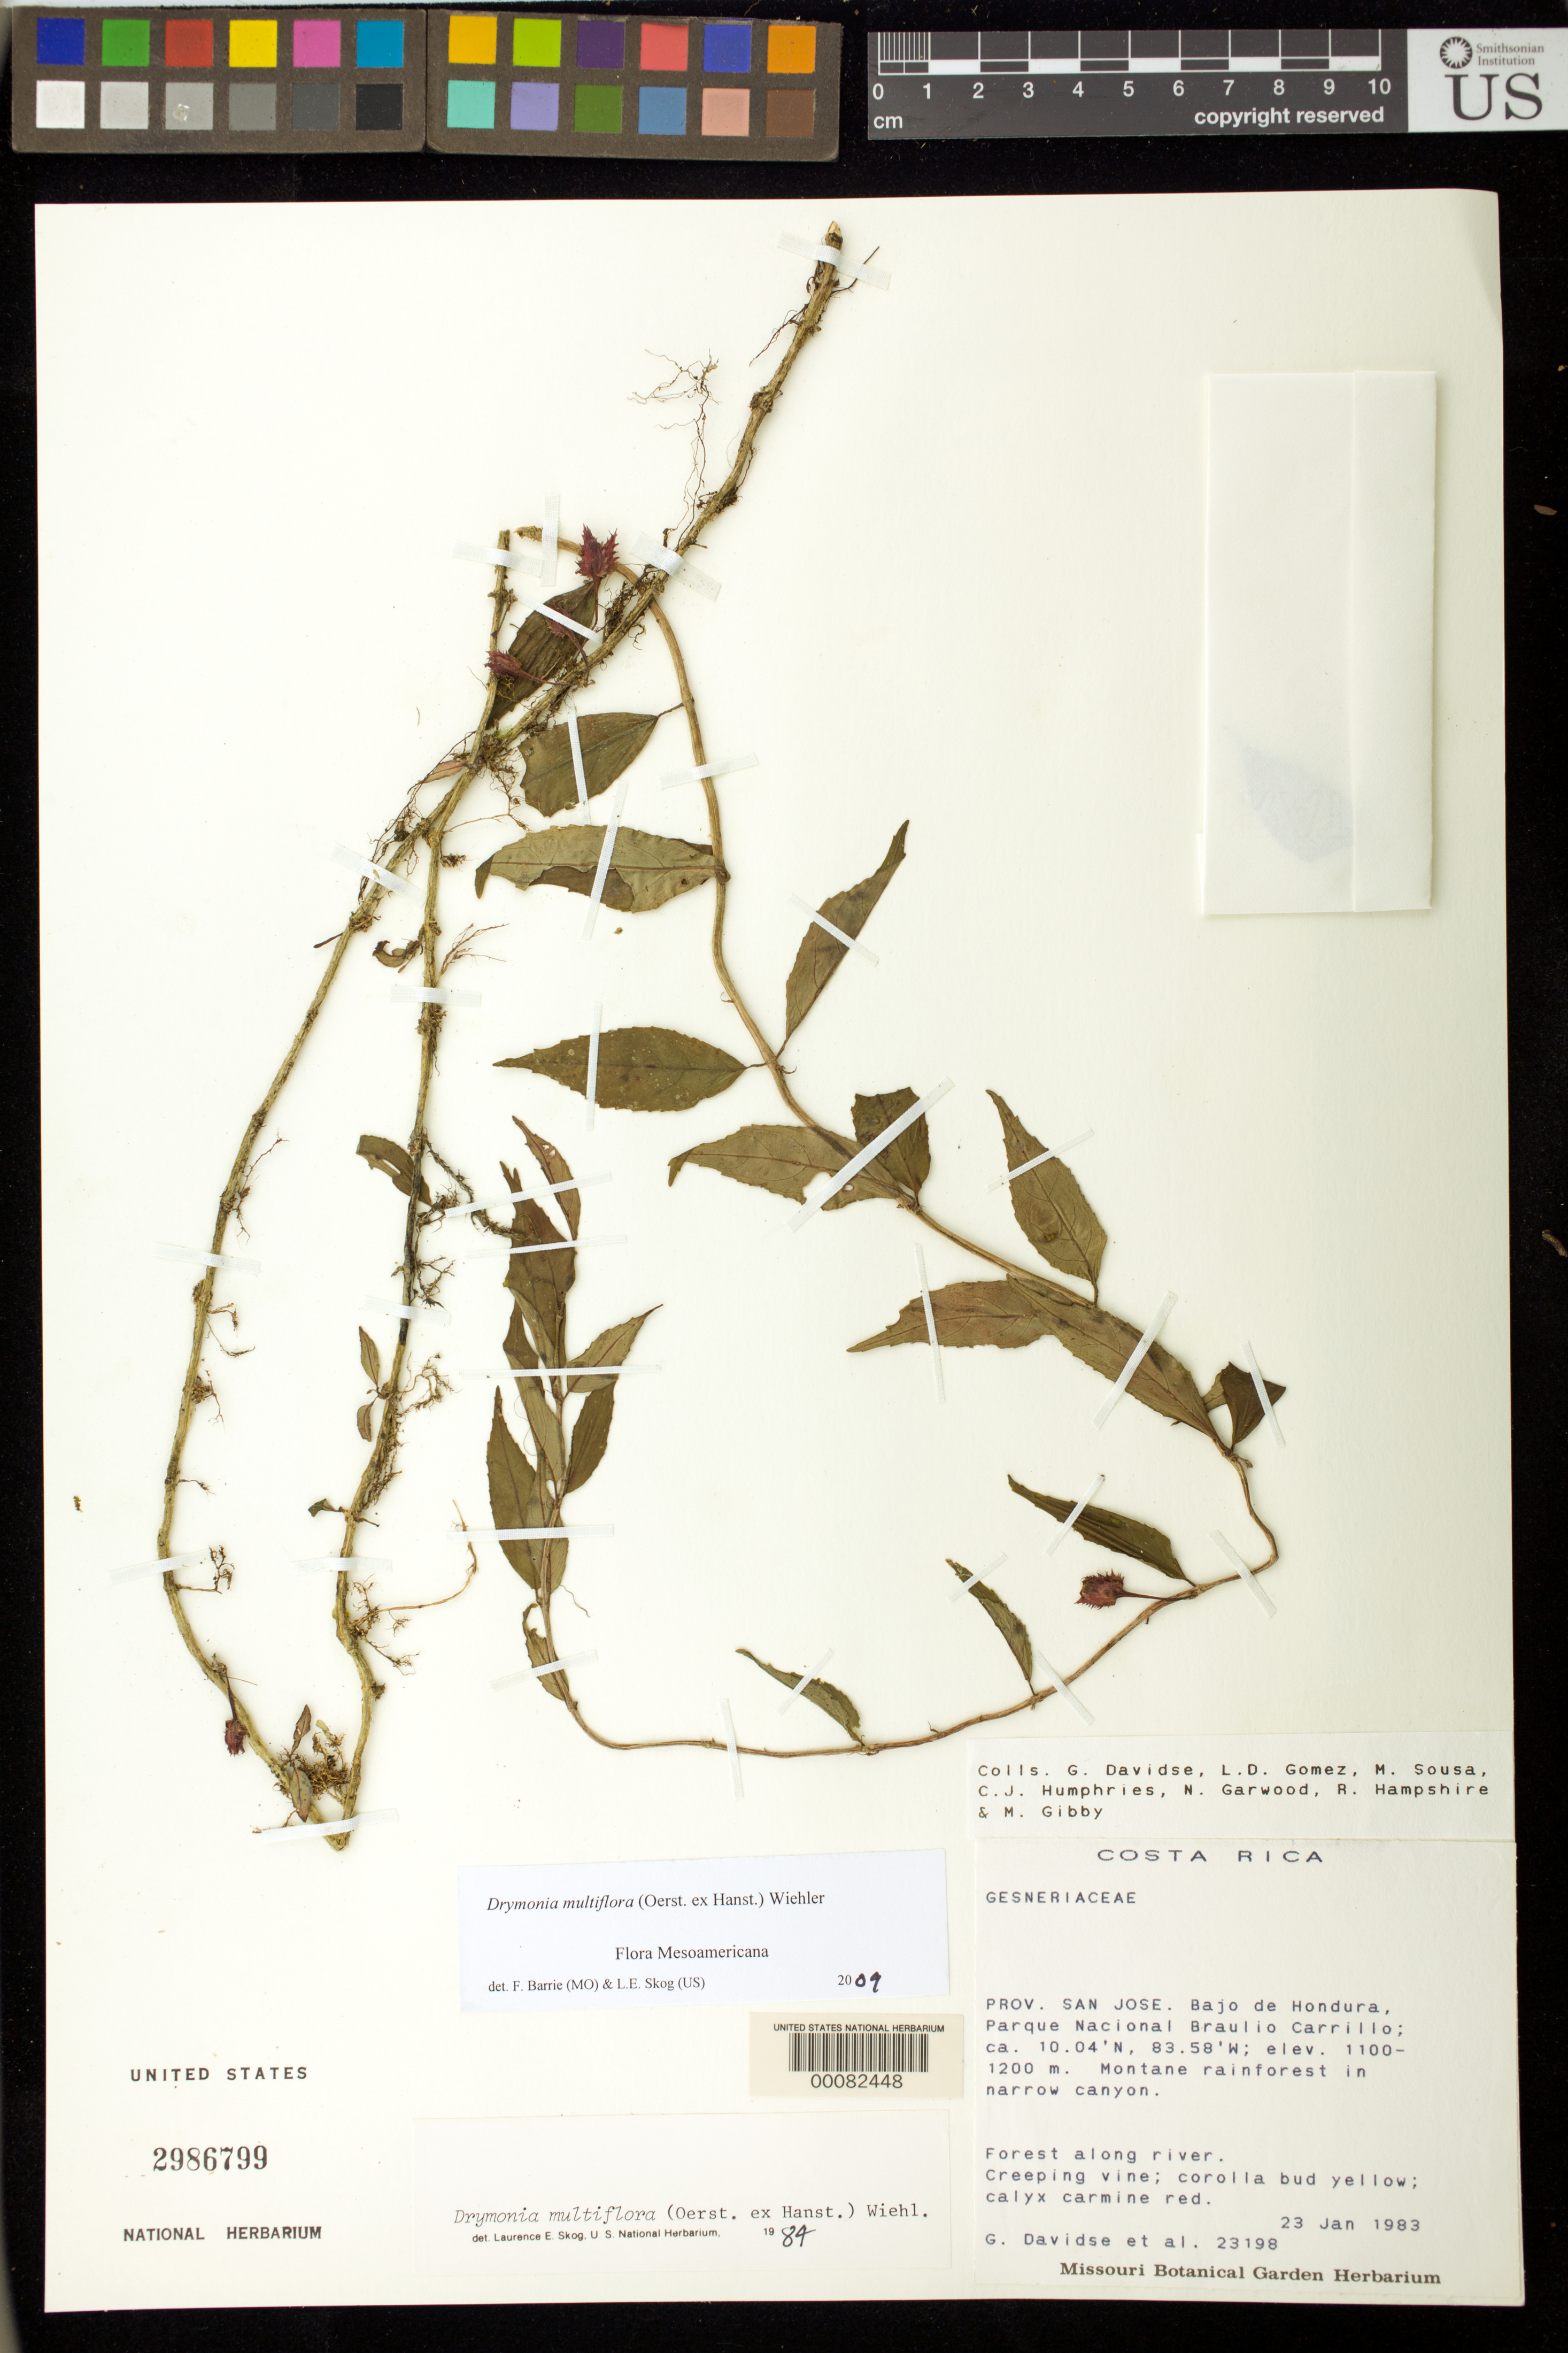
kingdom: Plantae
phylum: Tracheophyta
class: Magnoliopsida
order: Lamiales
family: Gesneriaceae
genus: Drymonia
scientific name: Drymonia multiflora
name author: (Oerst. ex Hanst.) Wiehler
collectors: G. Davidse, L. D. Gómez, M. Sousa, C. J. Humphries, N. C. Garwood, R. Hampshire & M. Gibby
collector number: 23198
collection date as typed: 23 Jan 1983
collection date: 1983-01-23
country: Costa Rica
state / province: San José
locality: Bajo de Hondura, Parque Nacional Braulio Carrillo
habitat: Montane rainforest in narrow canyon; forest along river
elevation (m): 1100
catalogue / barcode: US 2986799